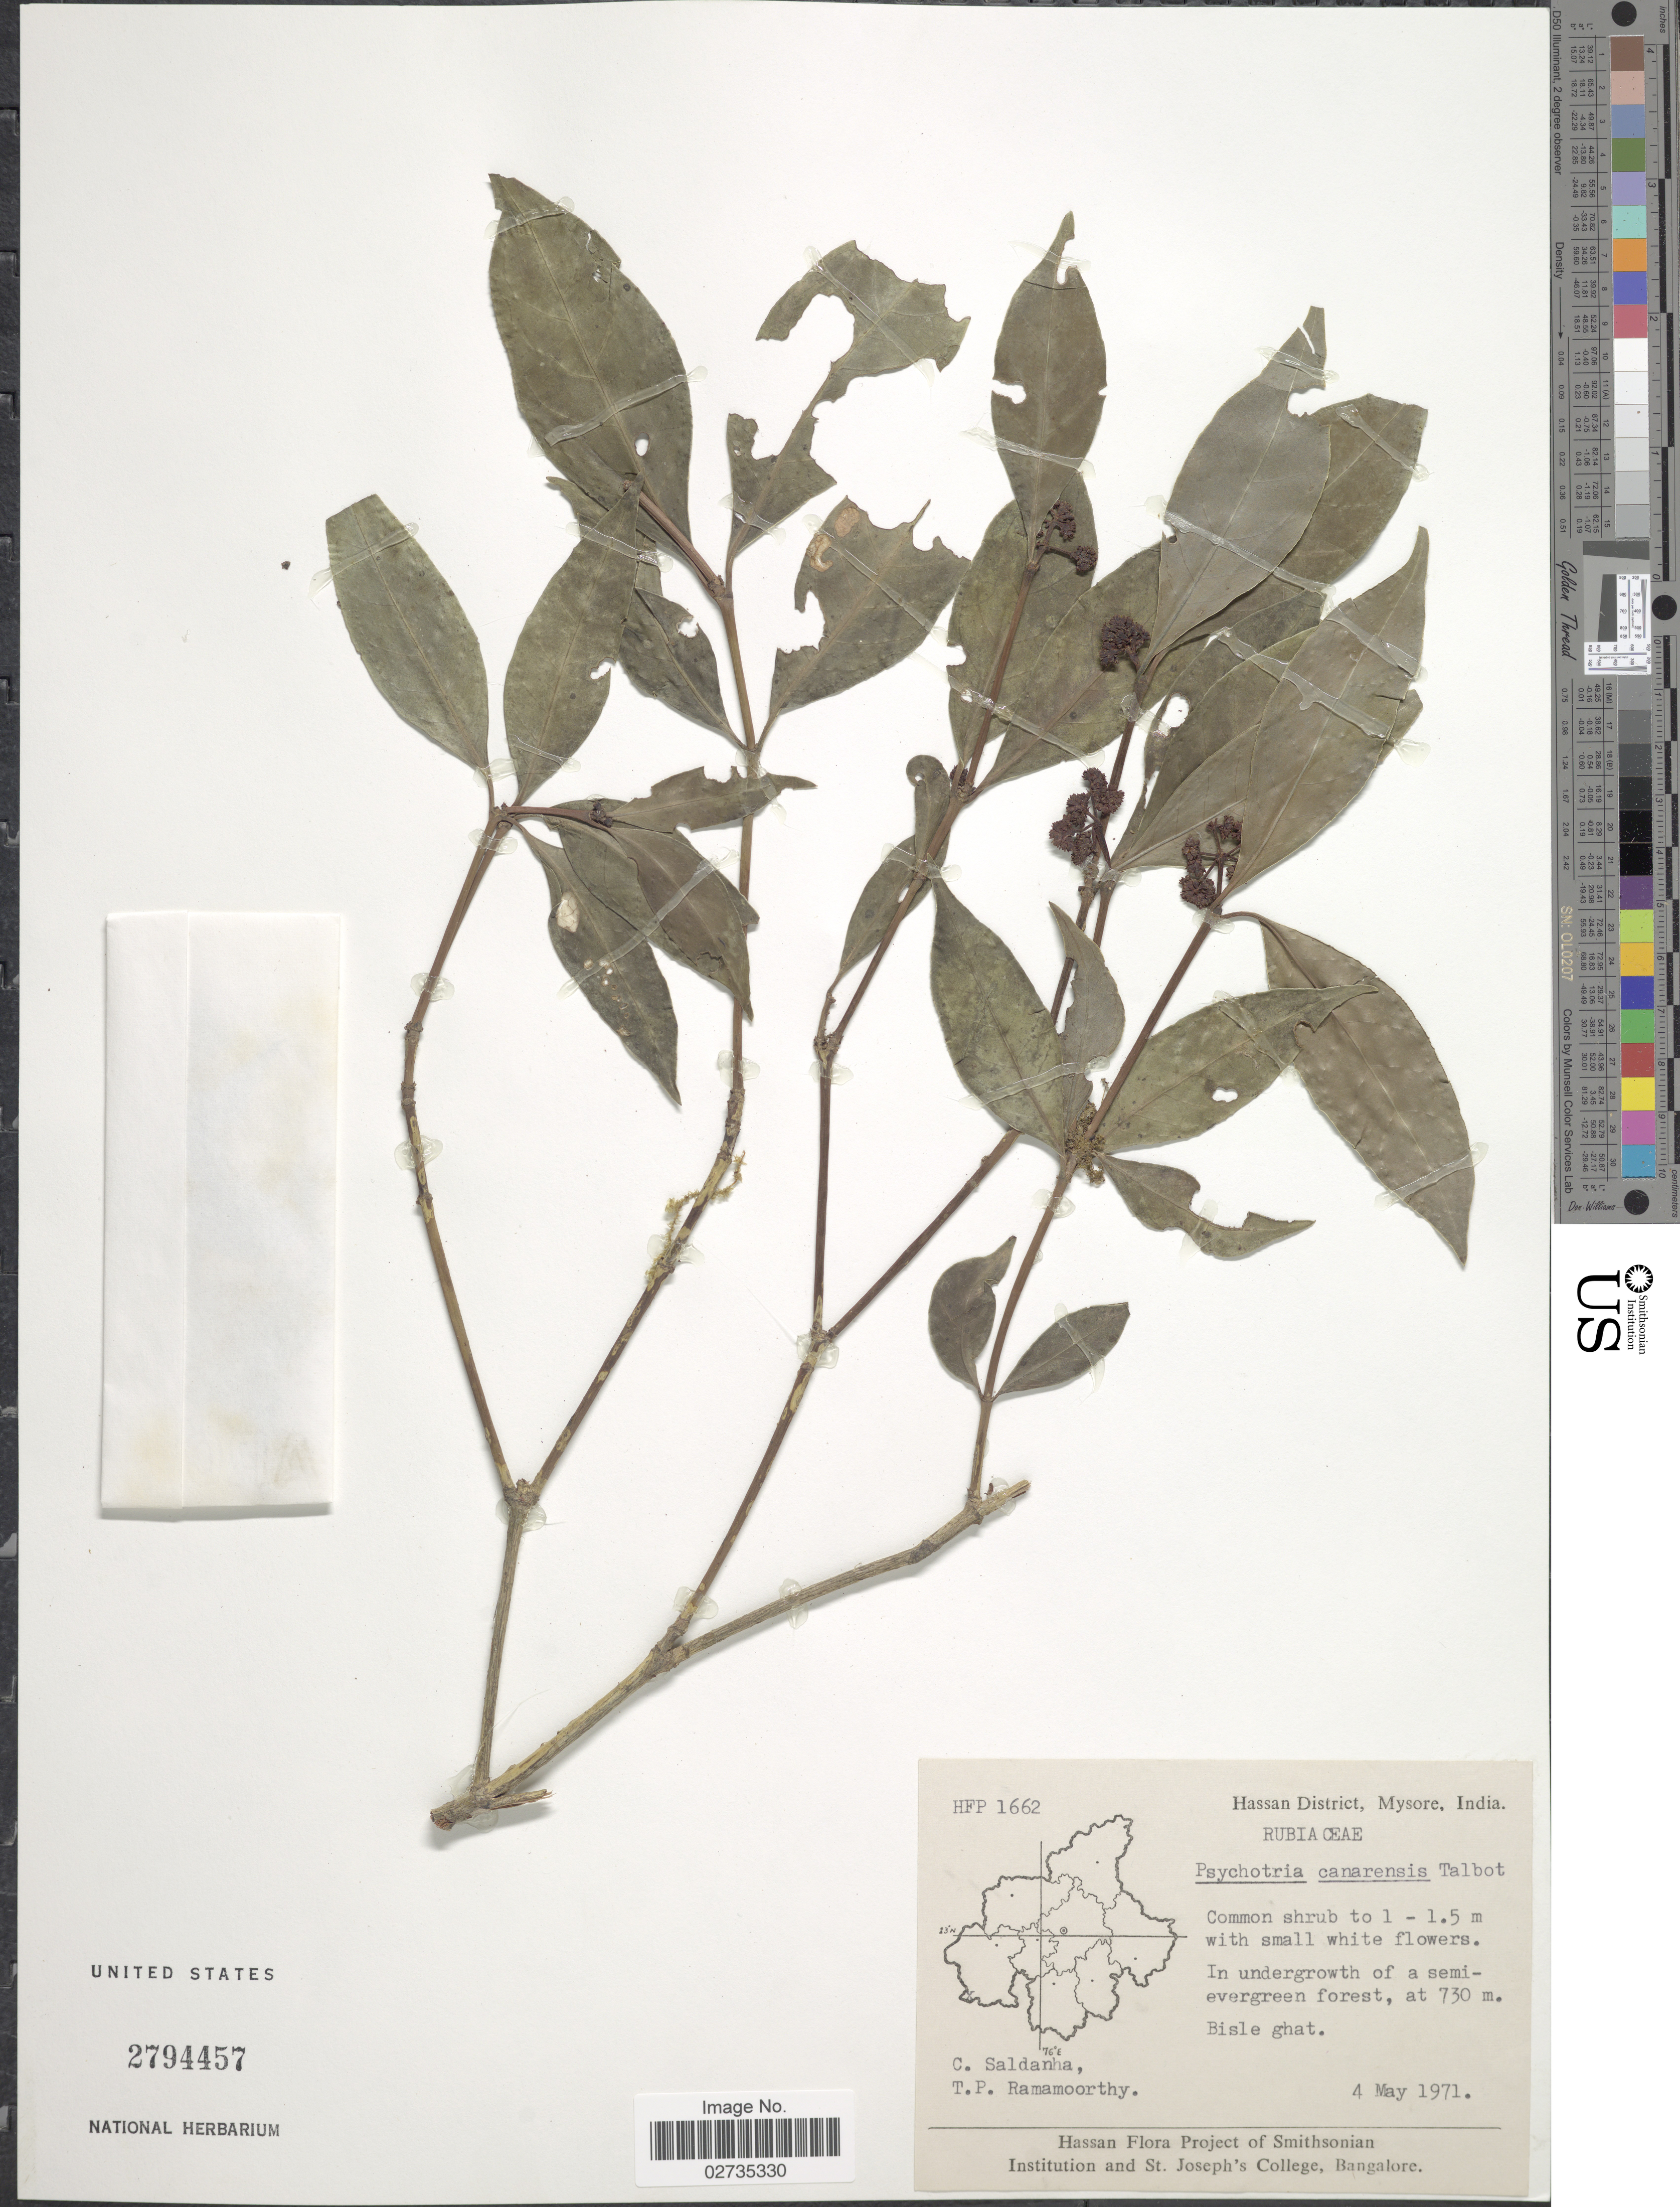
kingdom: Plantae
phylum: Tracheophyta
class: Magnoliopsida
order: Gentianales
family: Rubiaceae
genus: Psychotria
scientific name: Psychotria canarensis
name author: Talbot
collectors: C. Saldanha & T. P. Ramamoorthy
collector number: HFP 1662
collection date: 1971-05-04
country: India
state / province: Karnataka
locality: Hassan District, Mysore, India, Bisle Ghat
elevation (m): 730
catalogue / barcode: US 2794457